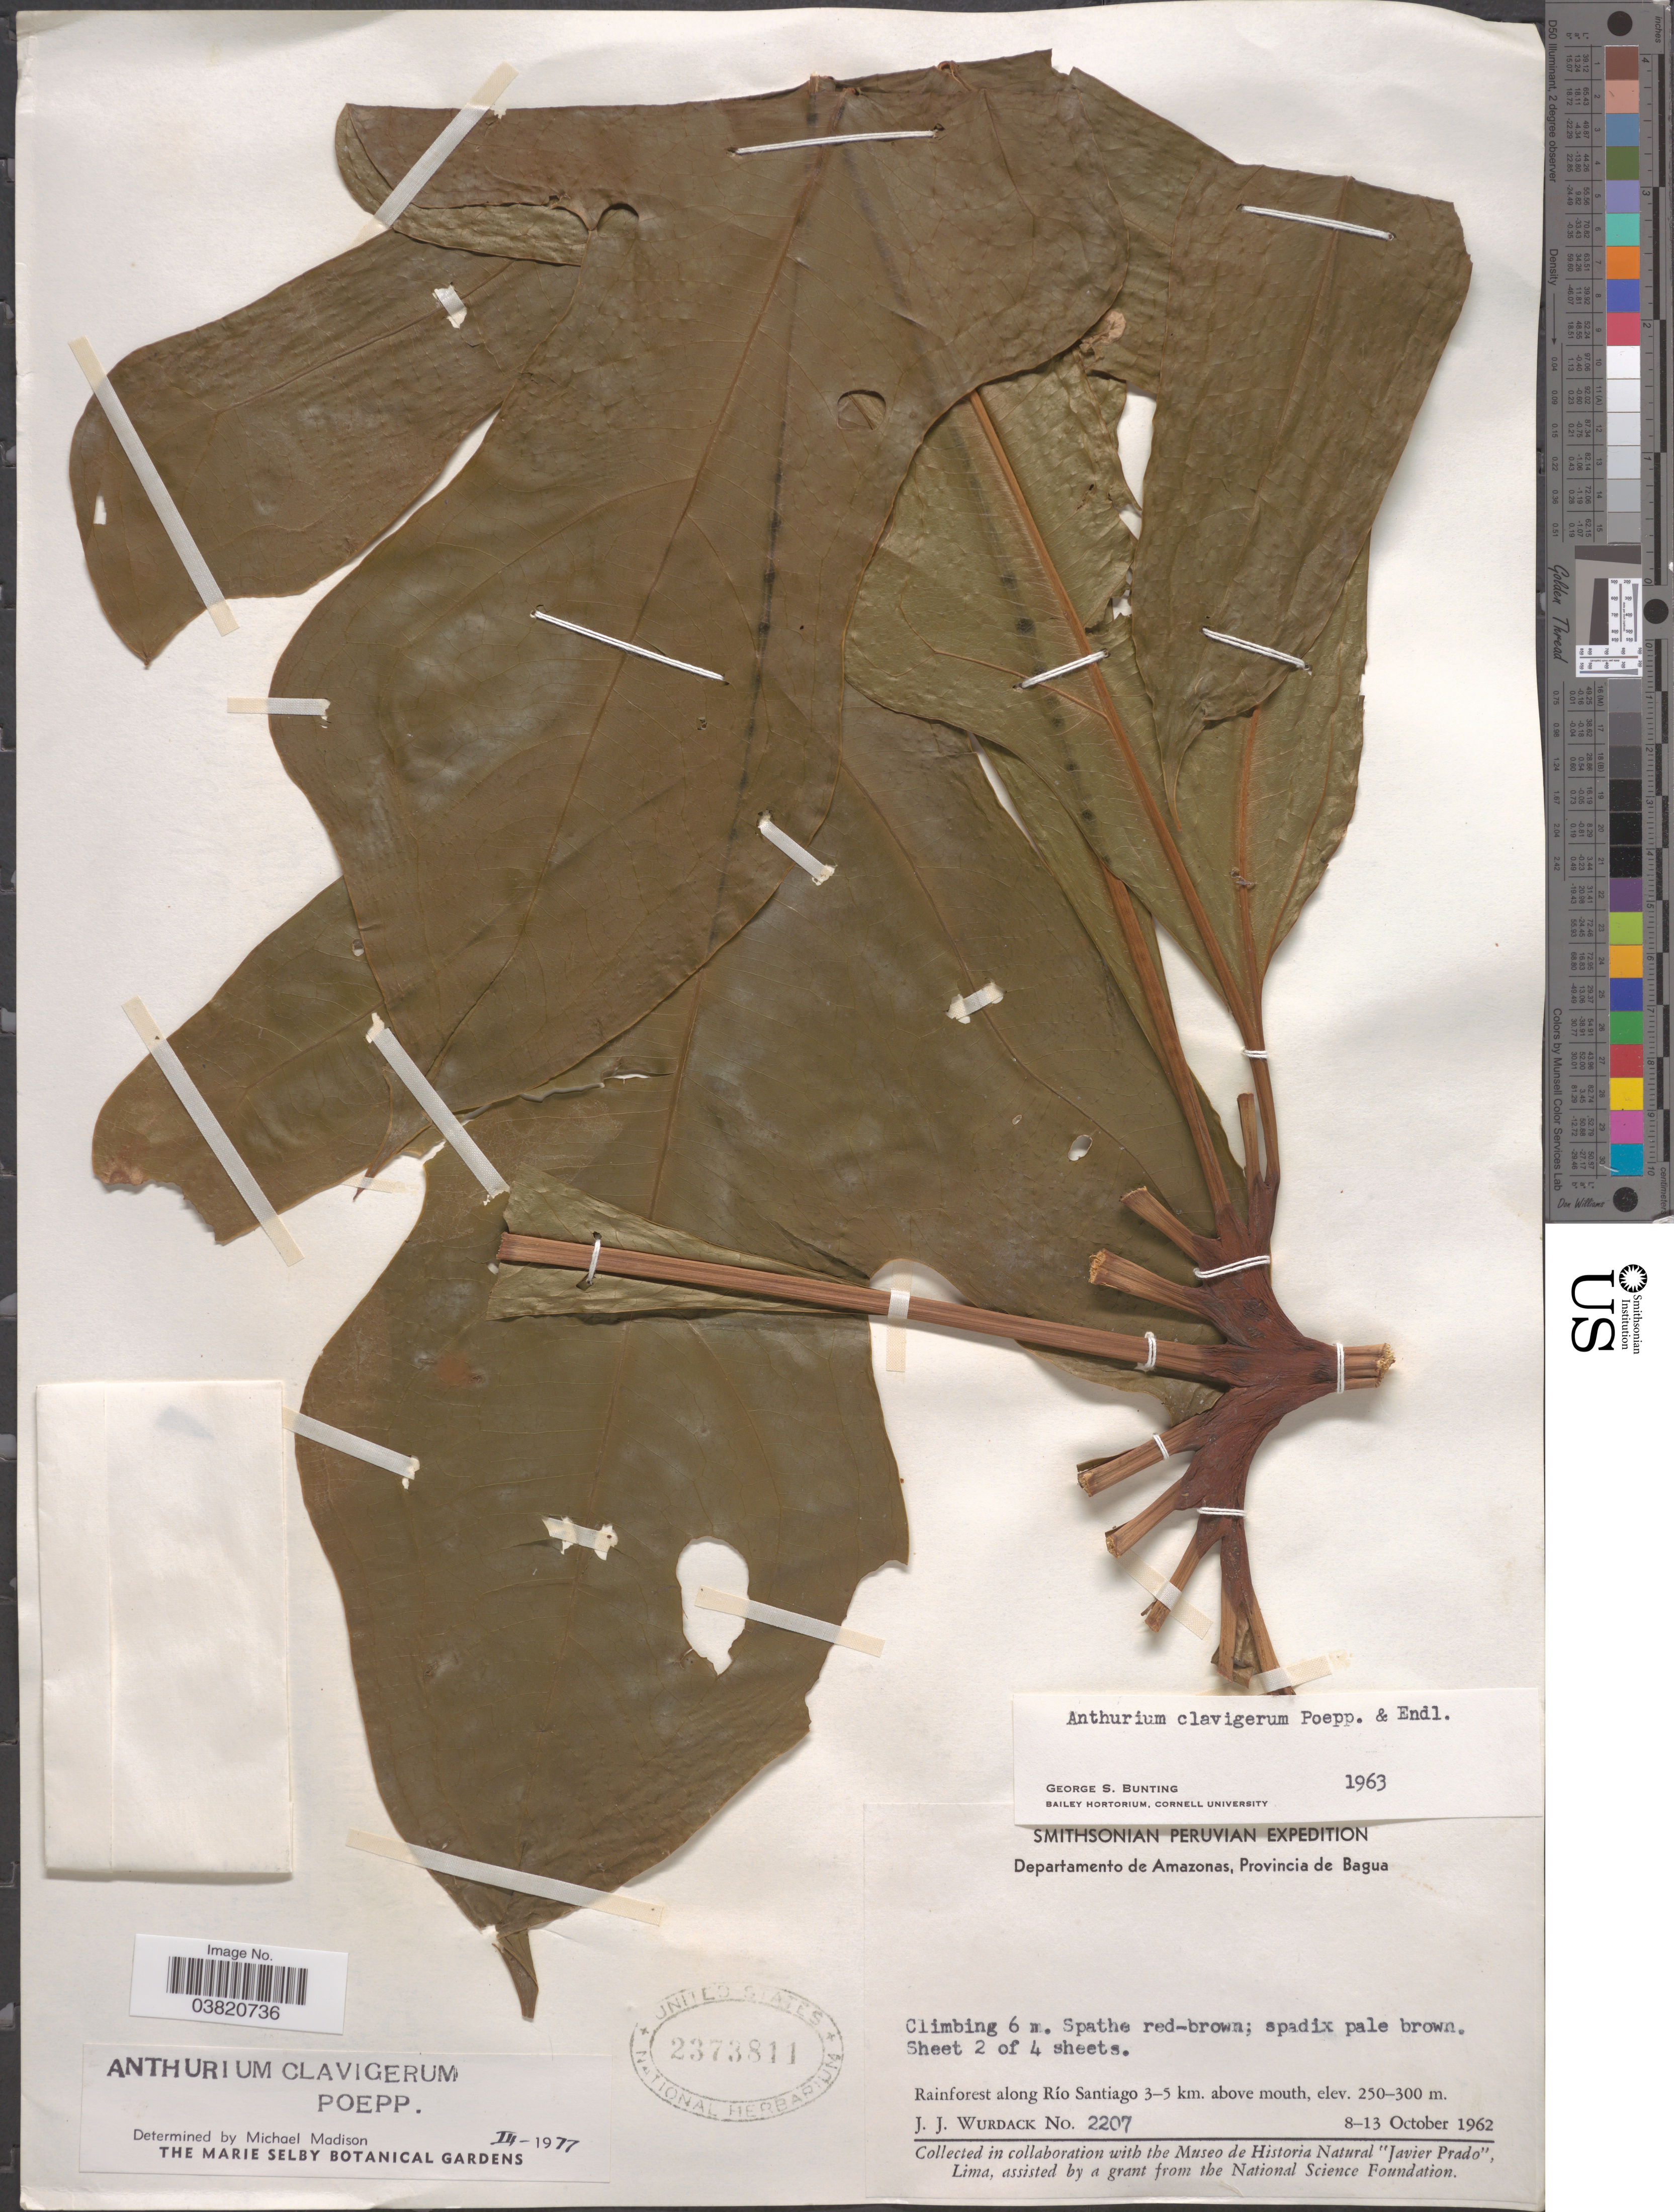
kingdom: Plantae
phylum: Tracheophyta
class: Liliopsida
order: Alismatales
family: Araceae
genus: Anthurium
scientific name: Anthurium clavigerum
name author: Poepp. & Endl.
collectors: J. J. Wurdack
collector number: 2207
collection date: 1962-10-08/1962-10-13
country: Peru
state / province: Amazonas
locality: Departamento de Amazonas, Provincia de Bagua. Rainforest along Río Santiago 3-5 km. above mouth.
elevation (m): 250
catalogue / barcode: US 2373811